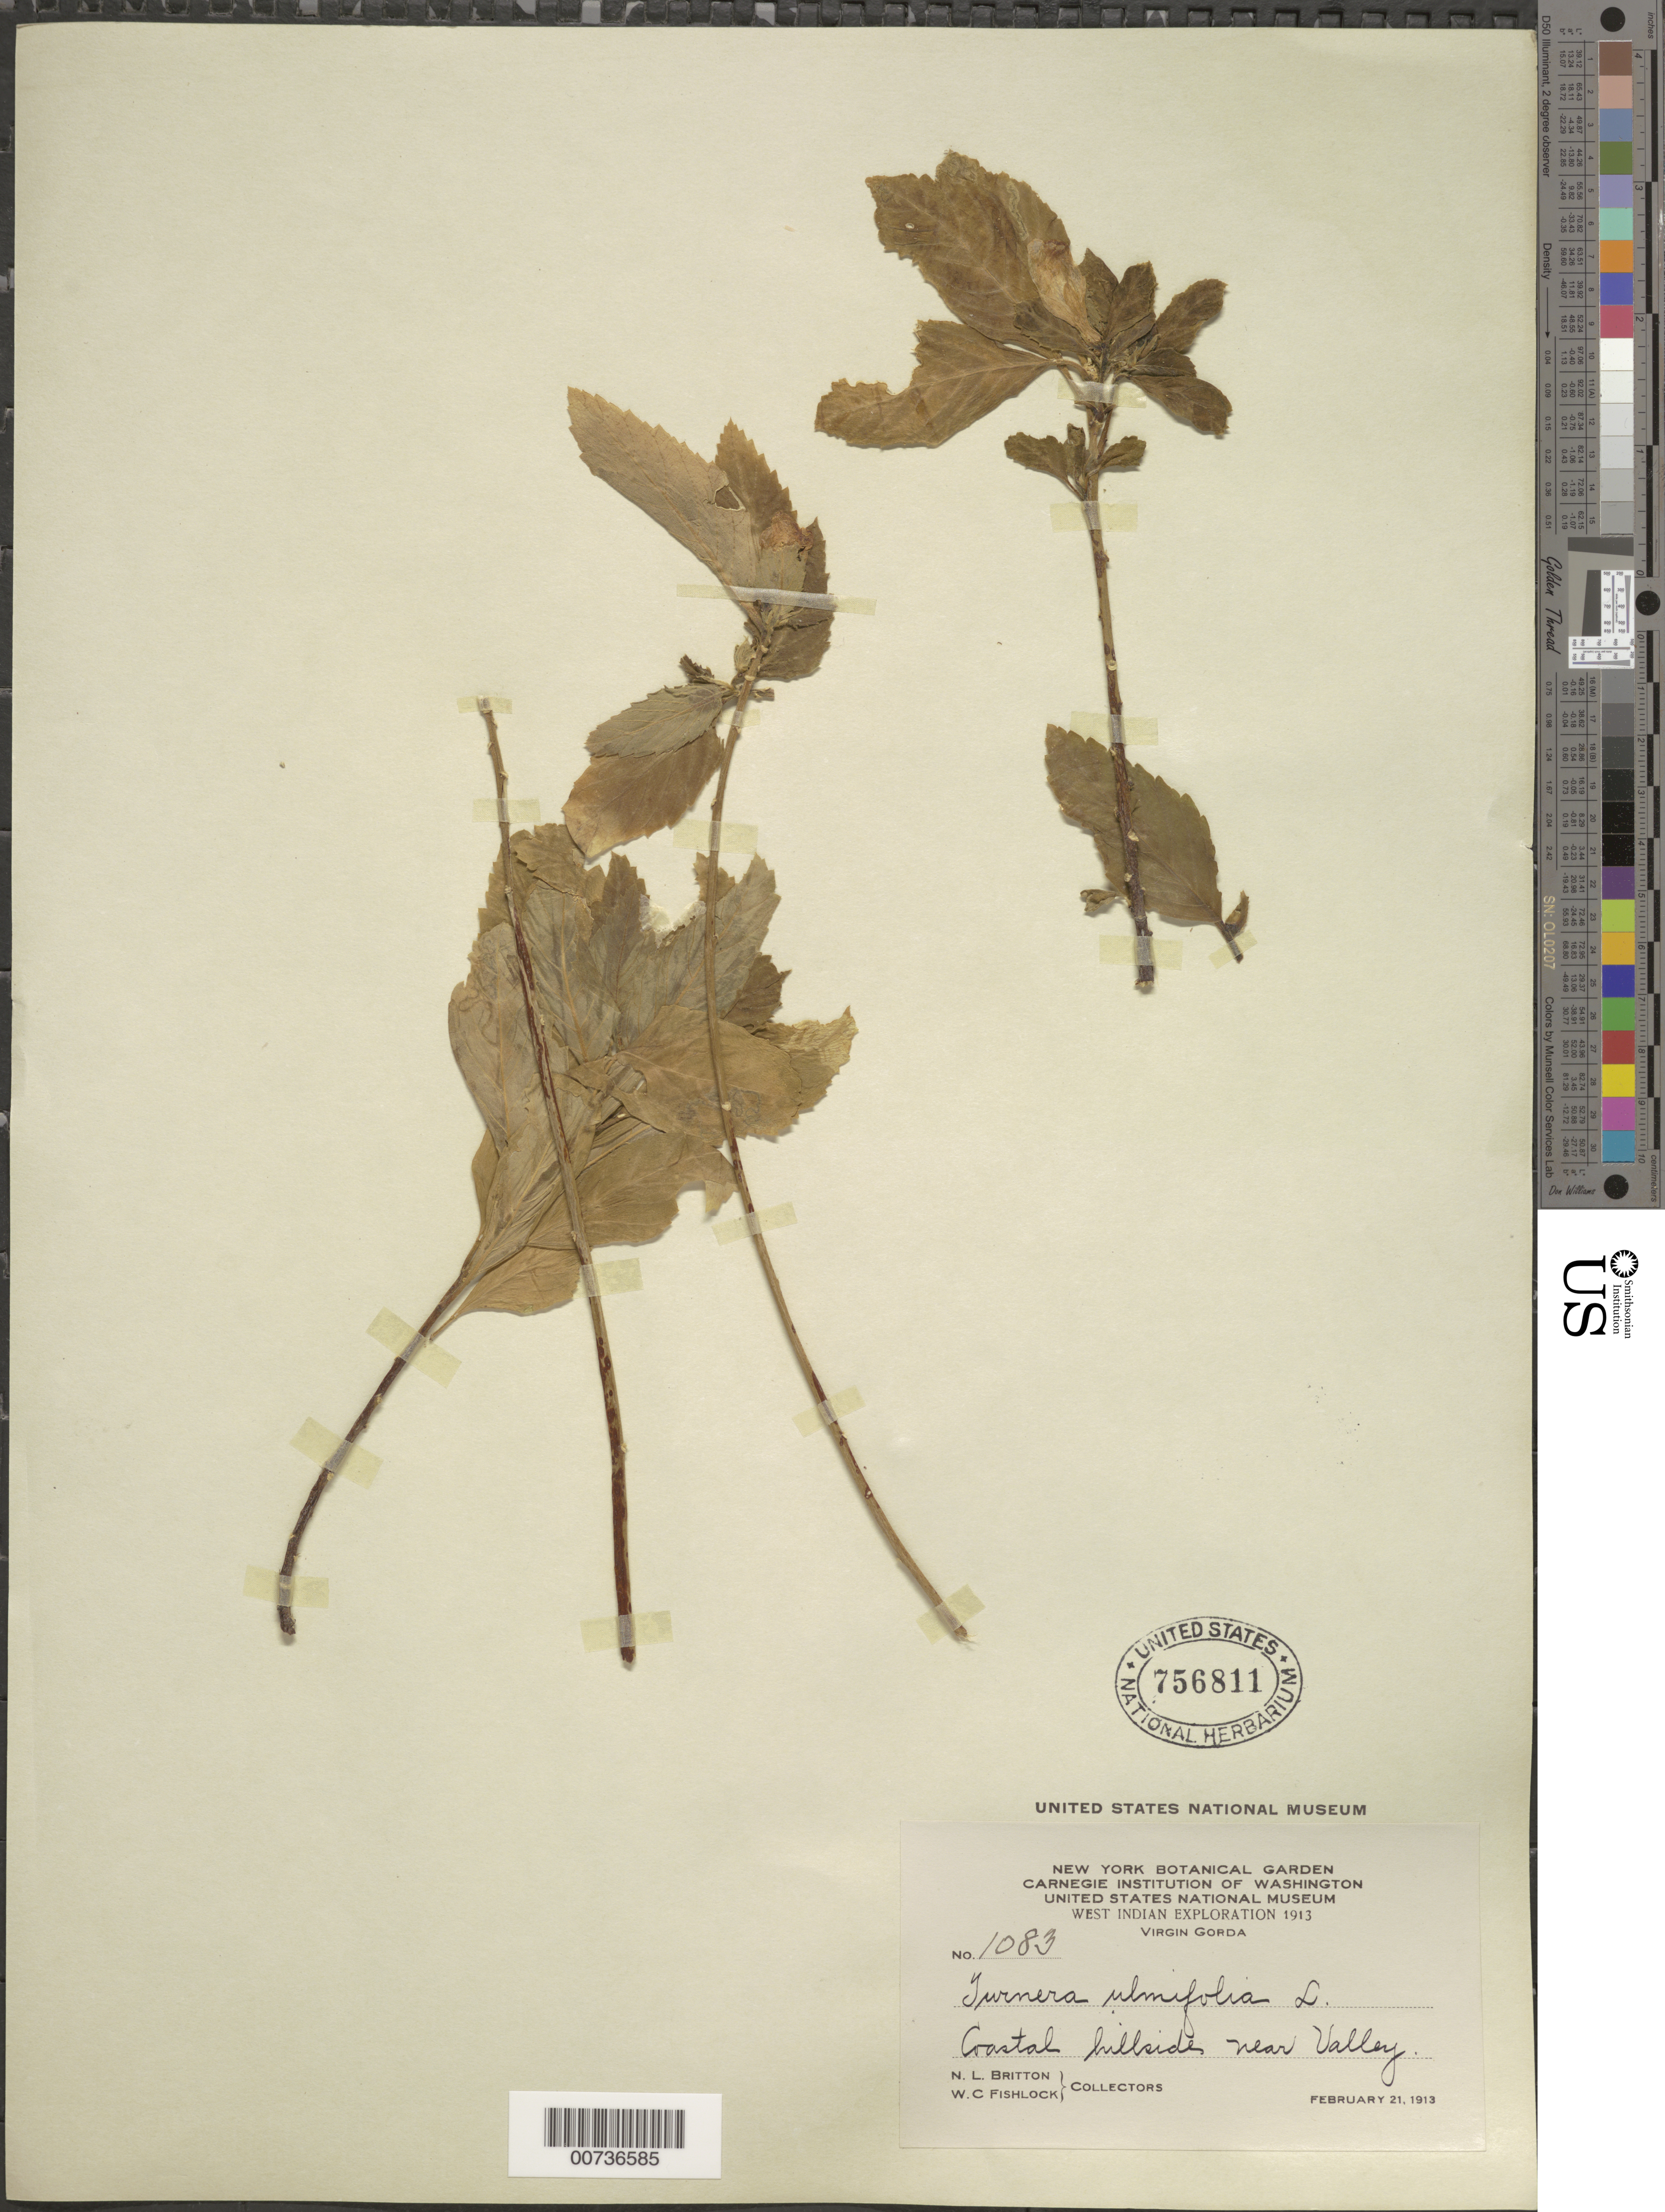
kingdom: Plantae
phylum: Tracheophyta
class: Magnoliopsida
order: Malpighiales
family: Turneraceae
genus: Turnera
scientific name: Turnera ulmifolia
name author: L.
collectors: N. Britton & W. Fishlock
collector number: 1083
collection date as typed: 21 Feb 1913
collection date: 1913-02-21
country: British Virgin Islands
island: Virgin Gorda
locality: Near Valley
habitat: Coastal hillside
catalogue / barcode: US 756811